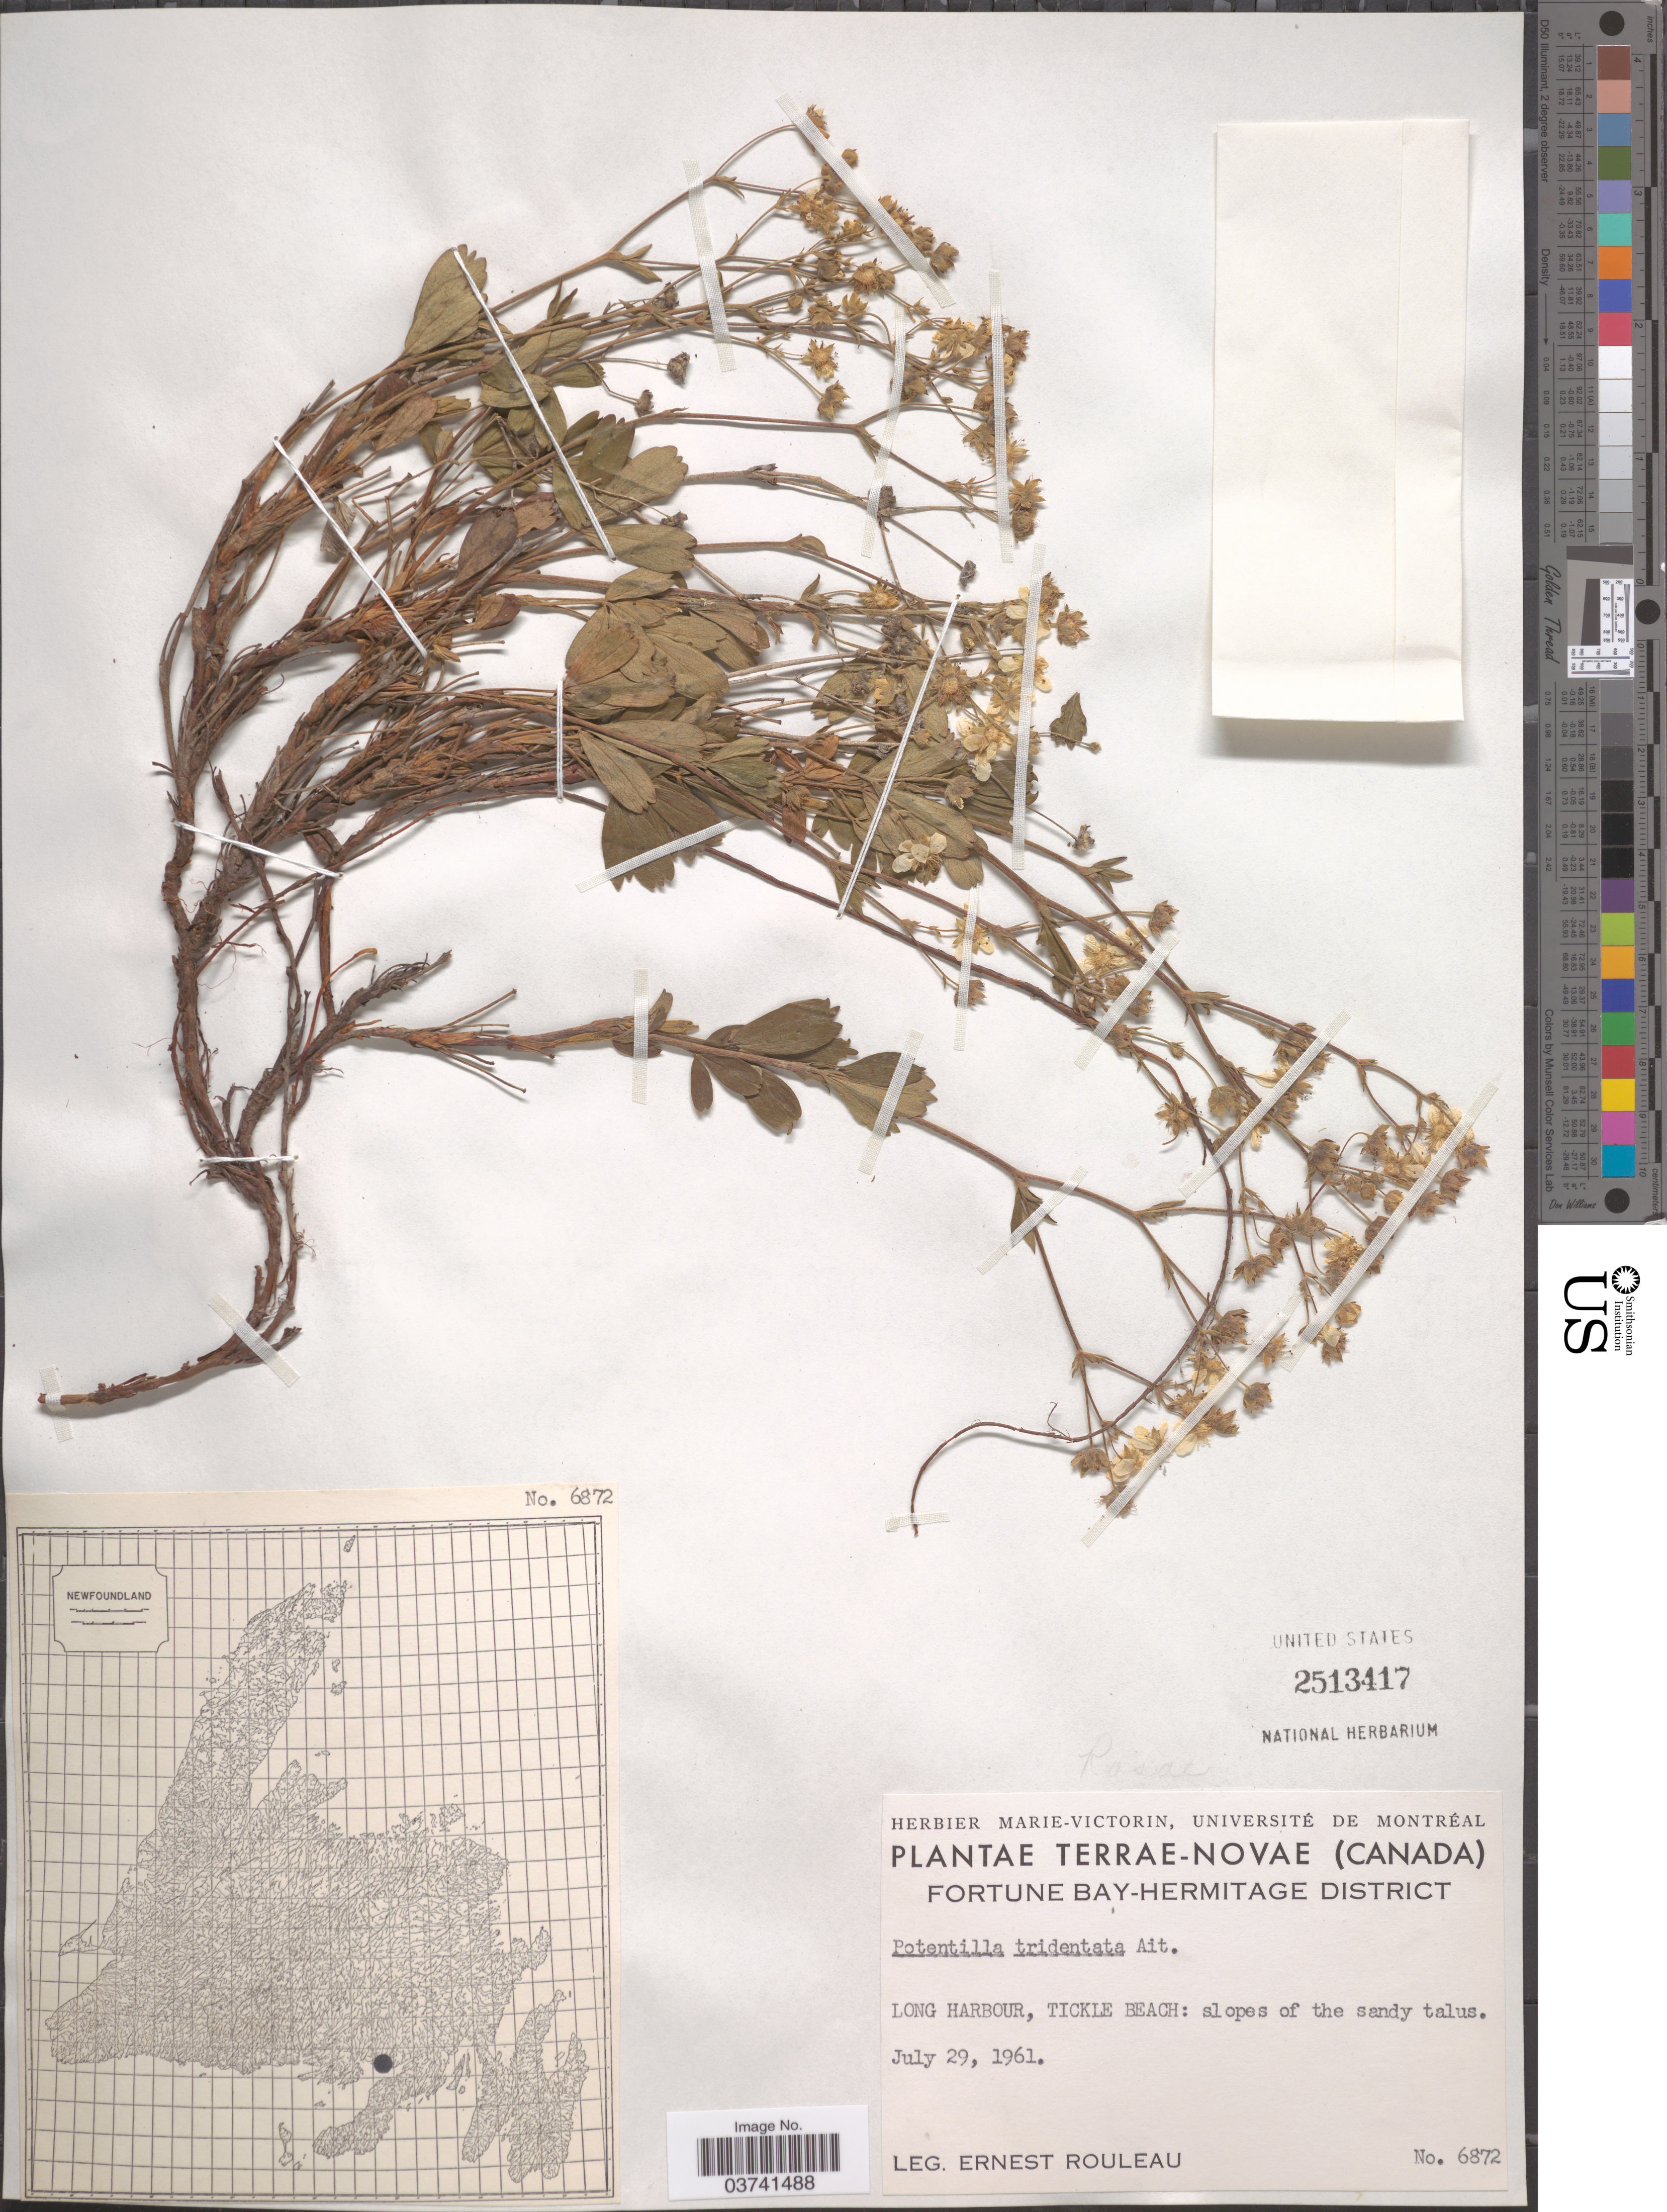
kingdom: Plantae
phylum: Tracheophyta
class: Magnoliopsida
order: Rosales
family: Rosaceae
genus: Potentilla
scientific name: Potentilla tridentata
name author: Aiton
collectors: J. Rouleau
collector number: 6872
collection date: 1961-07-29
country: Canada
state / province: Newfoundland and Labrador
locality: Terrae-Novae. Fortune Bay-Hermitage District. Long Harbour, Tickle Beach.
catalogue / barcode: US 2513417